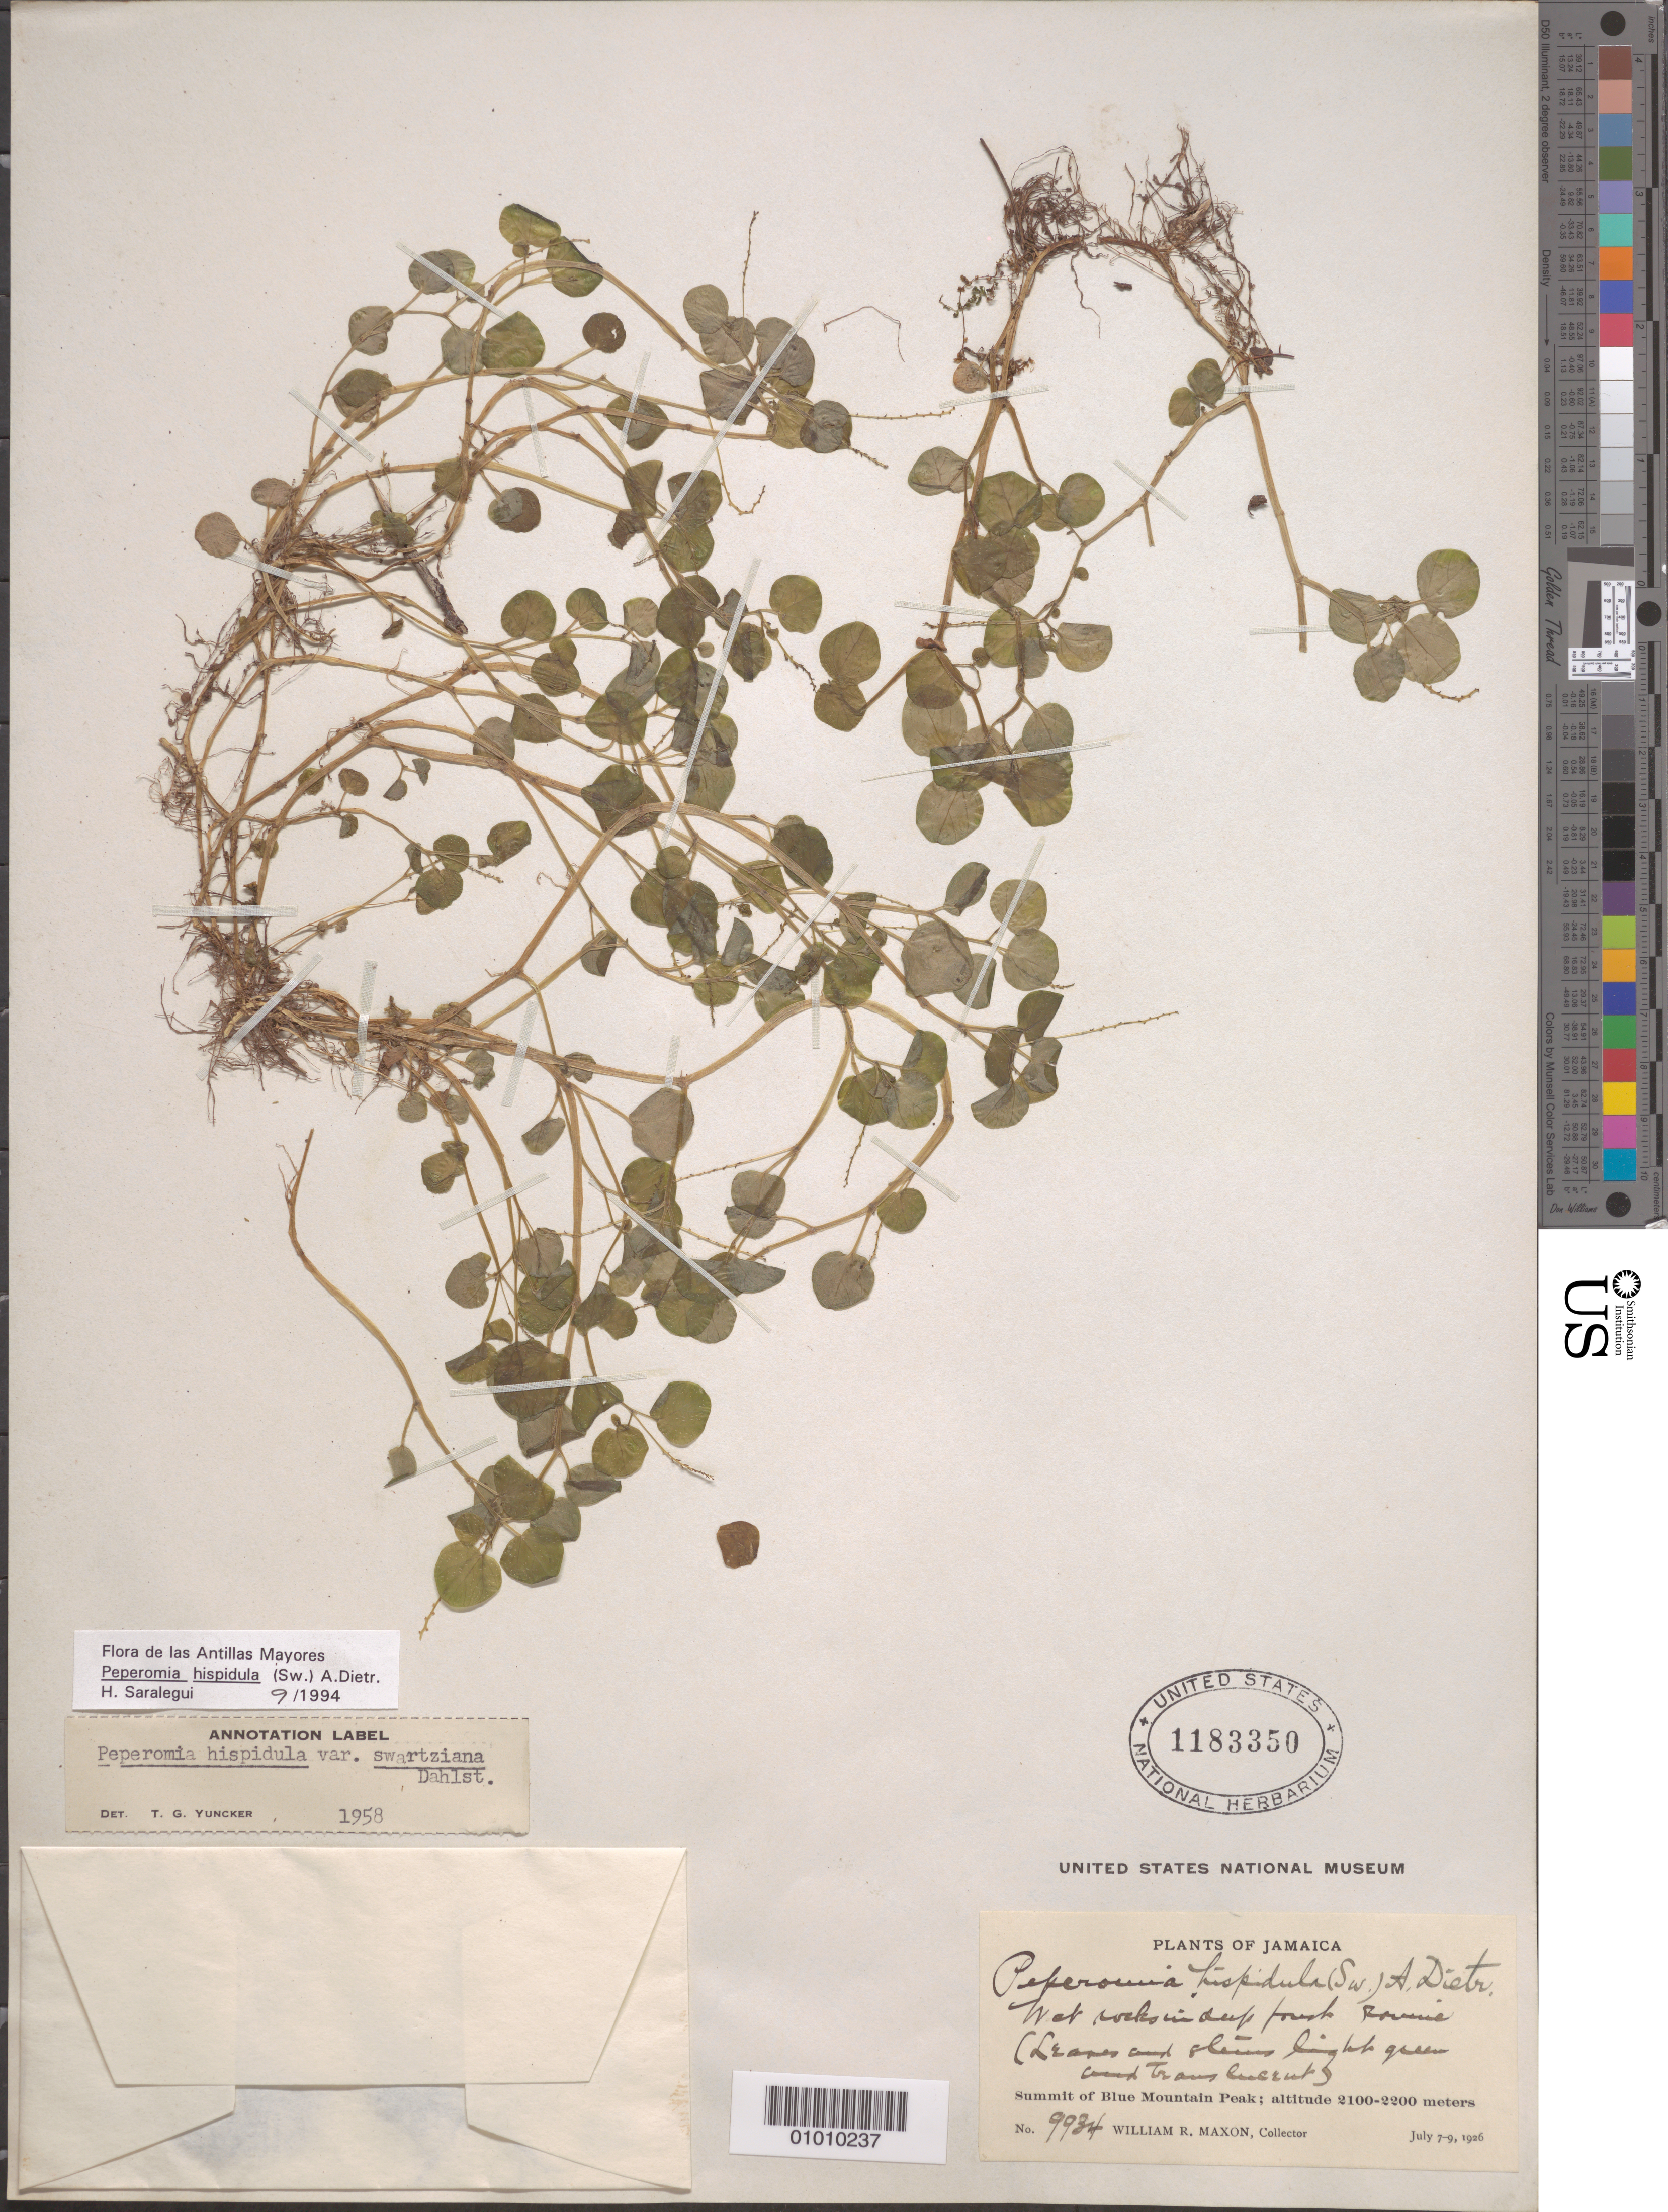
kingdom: Plantae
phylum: Tracheophyta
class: Magnoliopsida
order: Piperales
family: Piperaceae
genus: Peperomia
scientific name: Peperomia hispidula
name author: (Sw.) A. Dietr.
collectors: W. R. Maxon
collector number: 9934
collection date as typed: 07 Jul 1926 to 09 Jul 1926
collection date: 1926-07-07/1926-07-09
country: Jamaica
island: Jamaica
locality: Wet rock in dense forest. Ravine. Summit of Blue Mountain Peak.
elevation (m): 2100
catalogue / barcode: US 1183350